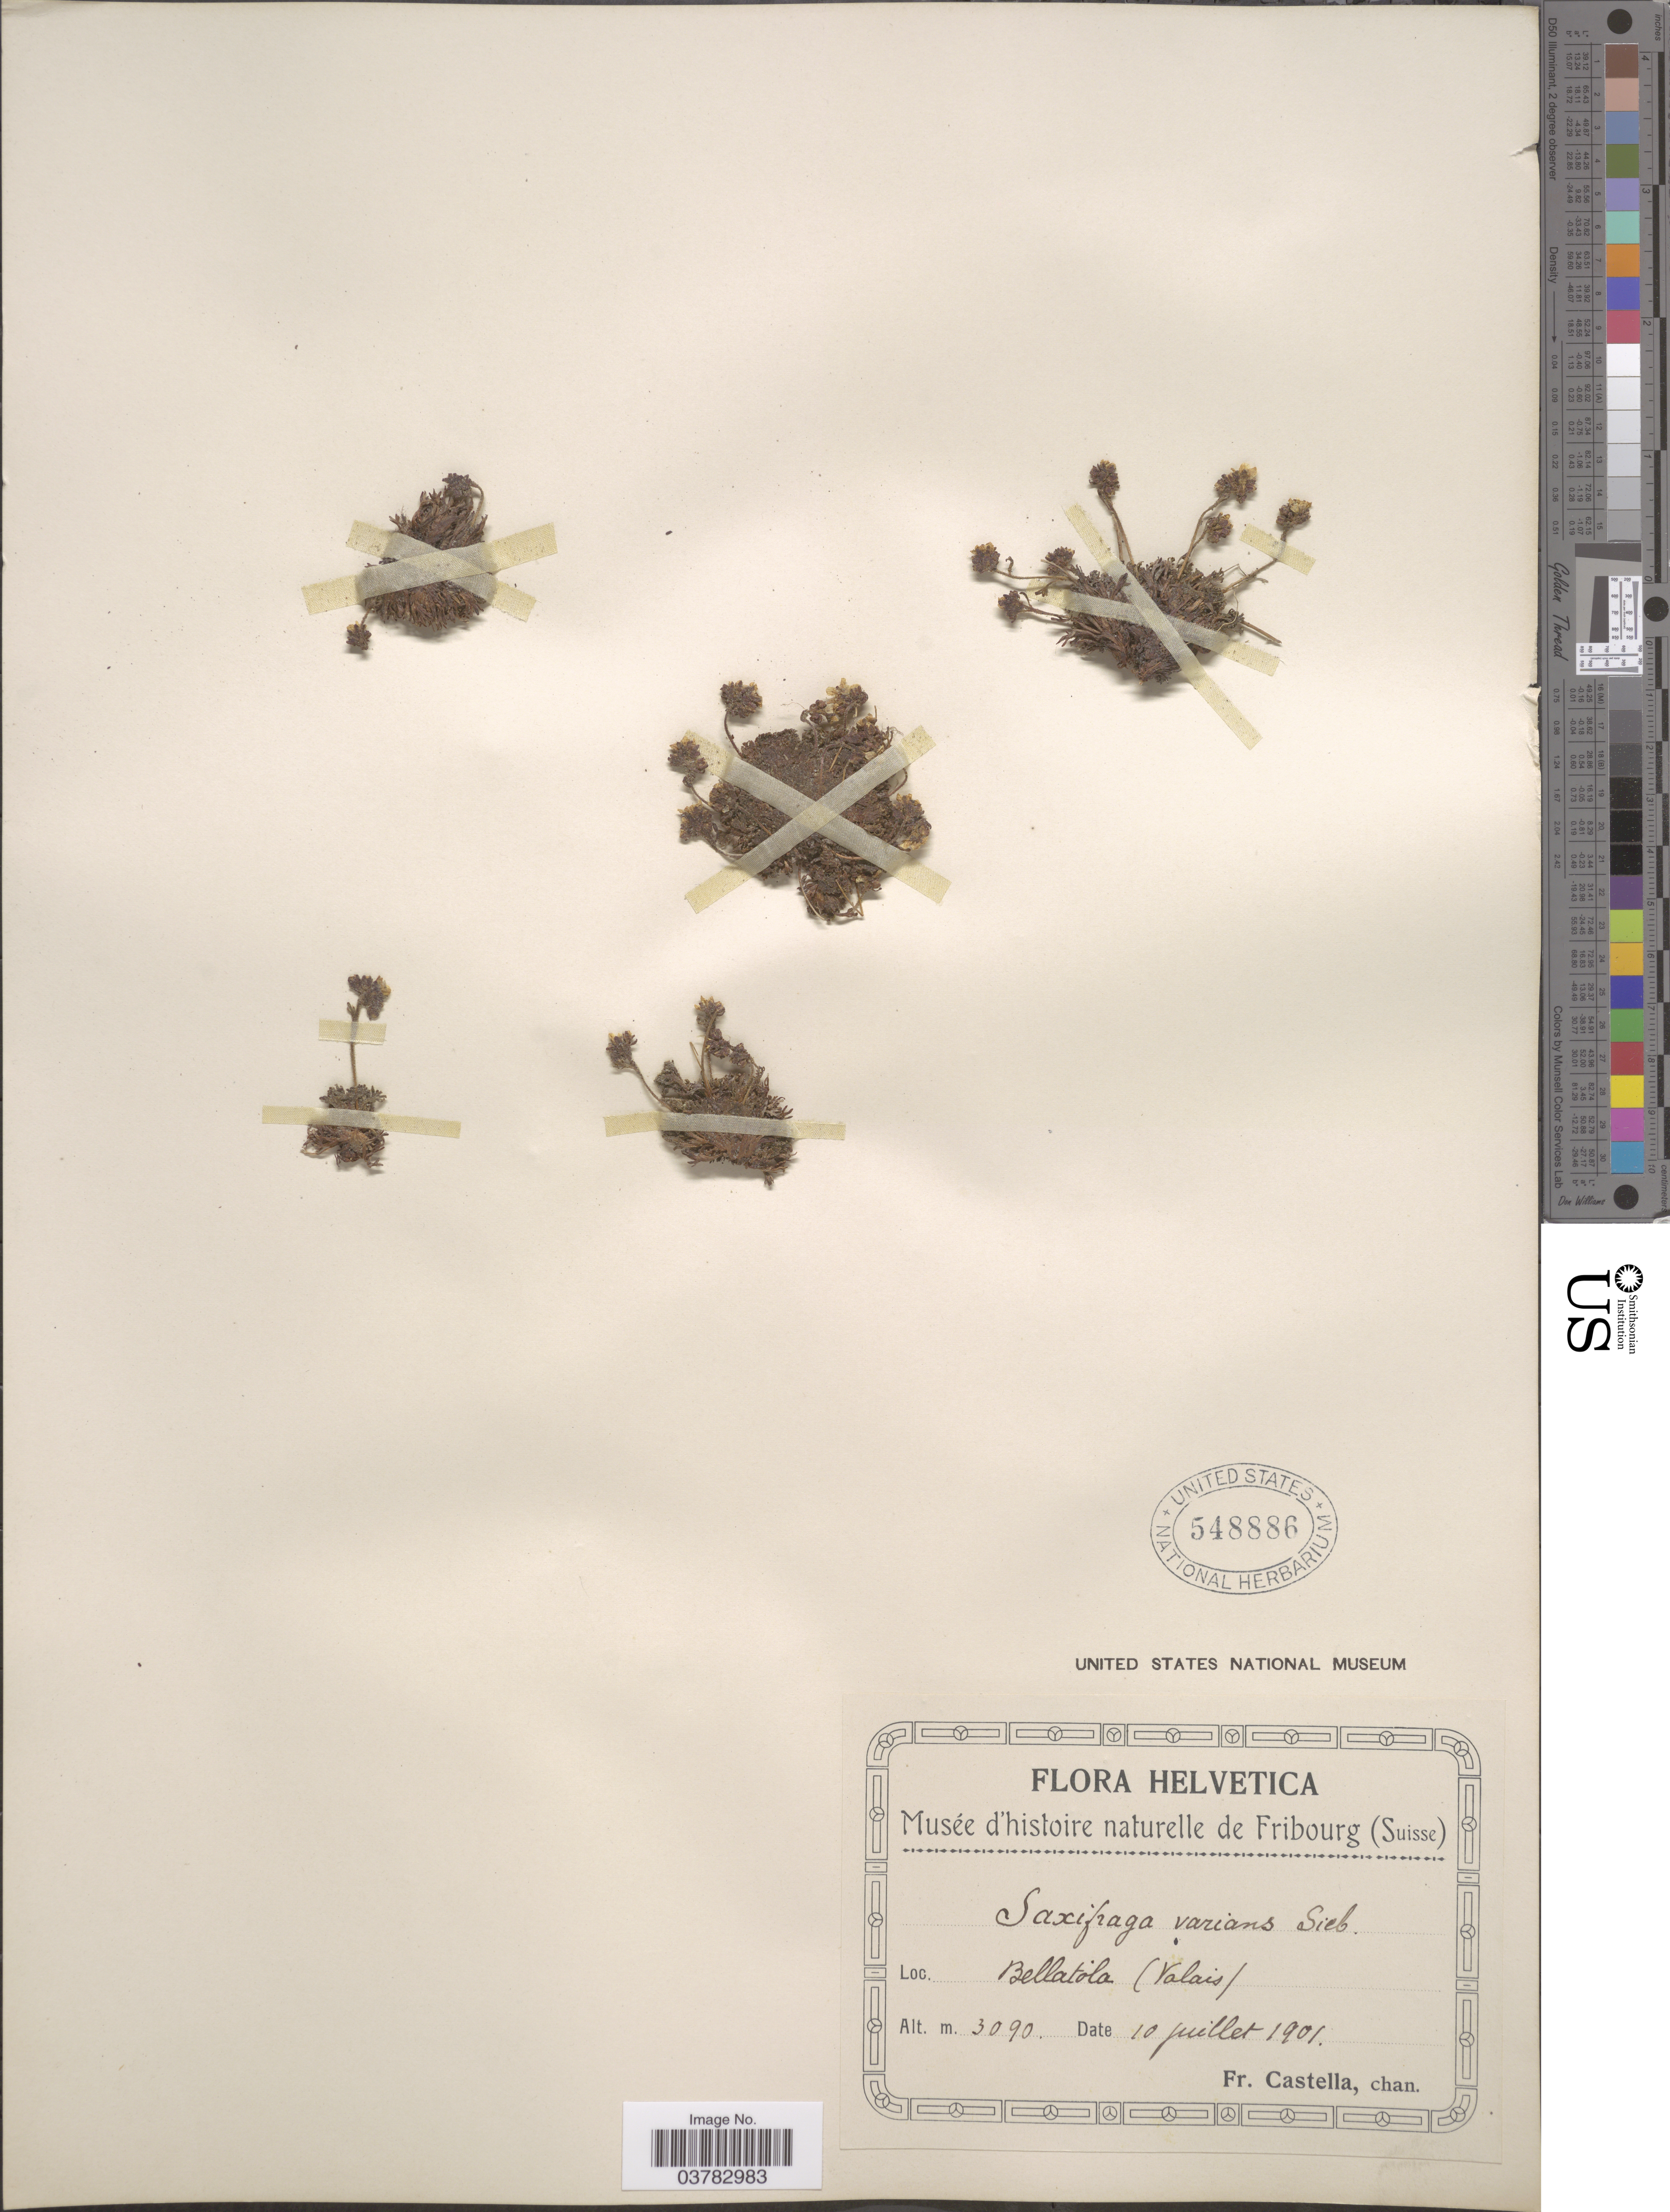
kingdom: Plantae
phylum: Tracheophyta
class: Magnoliopsida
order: Saxifragales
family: Saxifragaceae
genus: Saxifraga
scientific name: Saxifraga varians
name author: Sieber ex Ser.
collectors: Fr. Castella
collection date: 1901-07-10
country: Switzerland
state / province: Valais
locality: Helvetica. Bellatole.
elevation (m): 3090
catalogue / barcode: US 548886